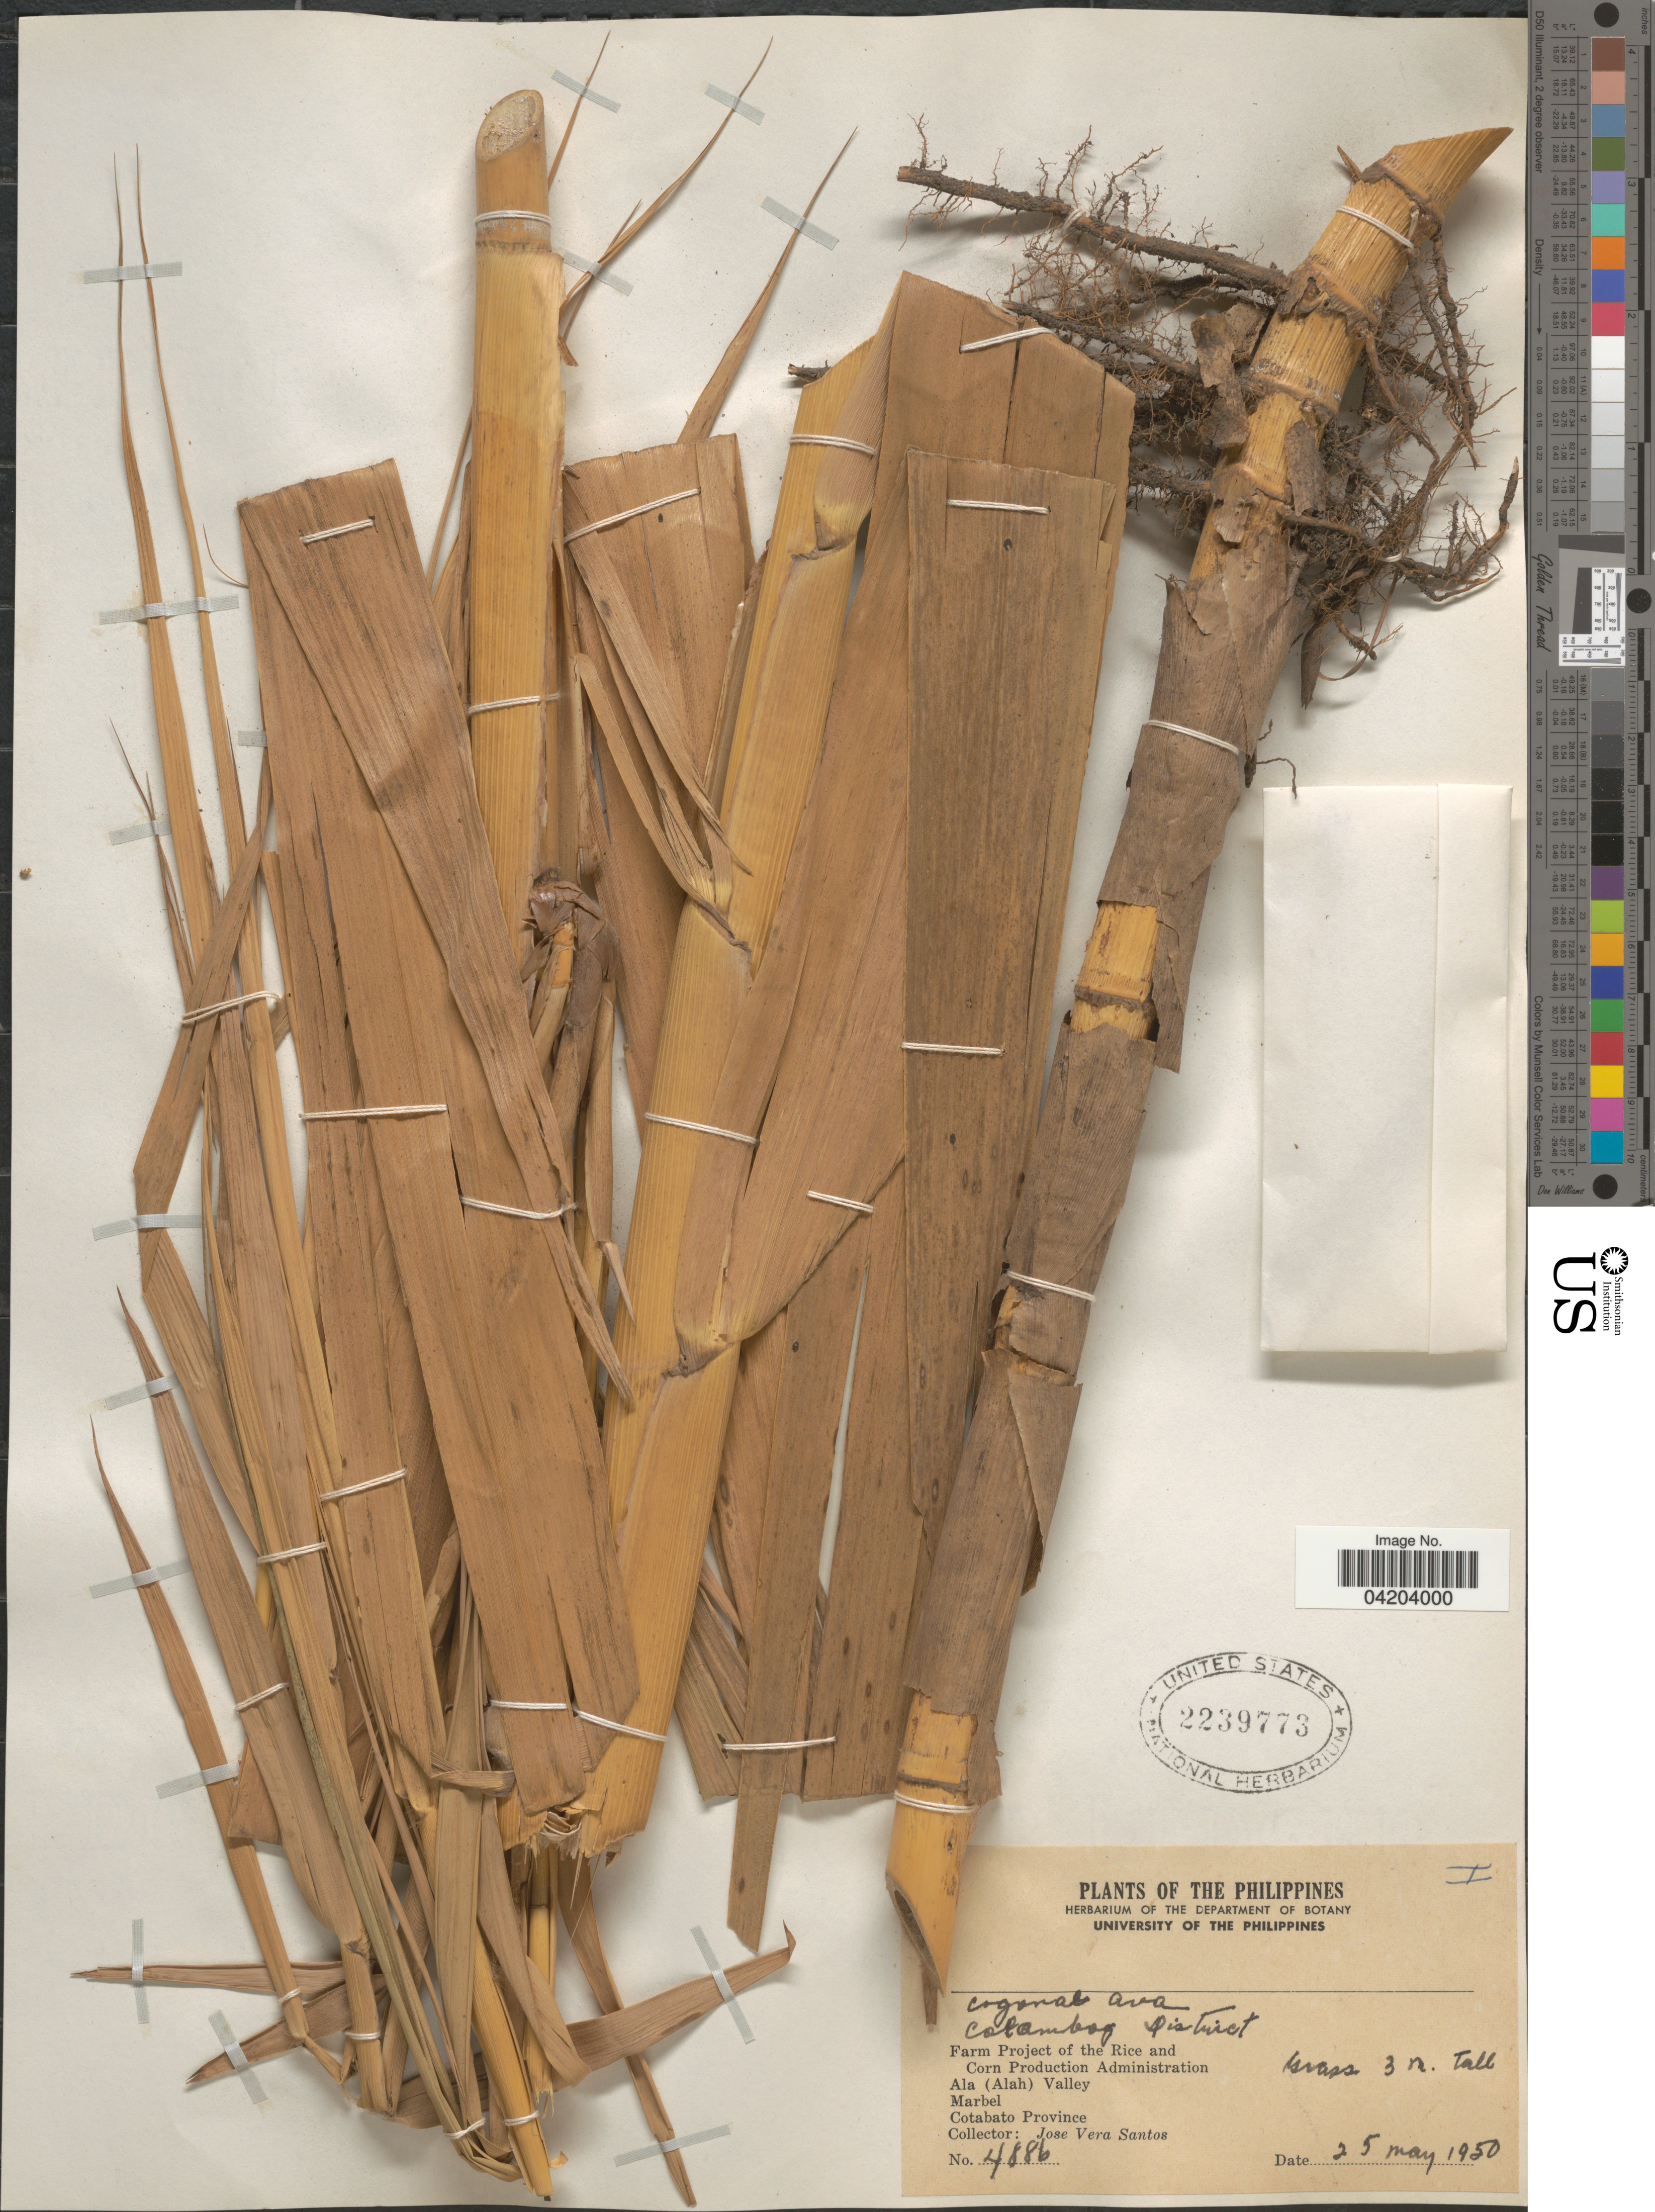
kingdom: Plantae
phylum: Tracheophyta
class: Liliopsida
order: Poales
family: Poaceae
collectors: J. V. Santos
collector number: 4886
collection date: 1950-05-25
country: Philippines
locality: Catambog [interpreted] District. Ala (Alah) Valley. Marbel. Cotabato Province.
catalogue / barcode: US 2239773